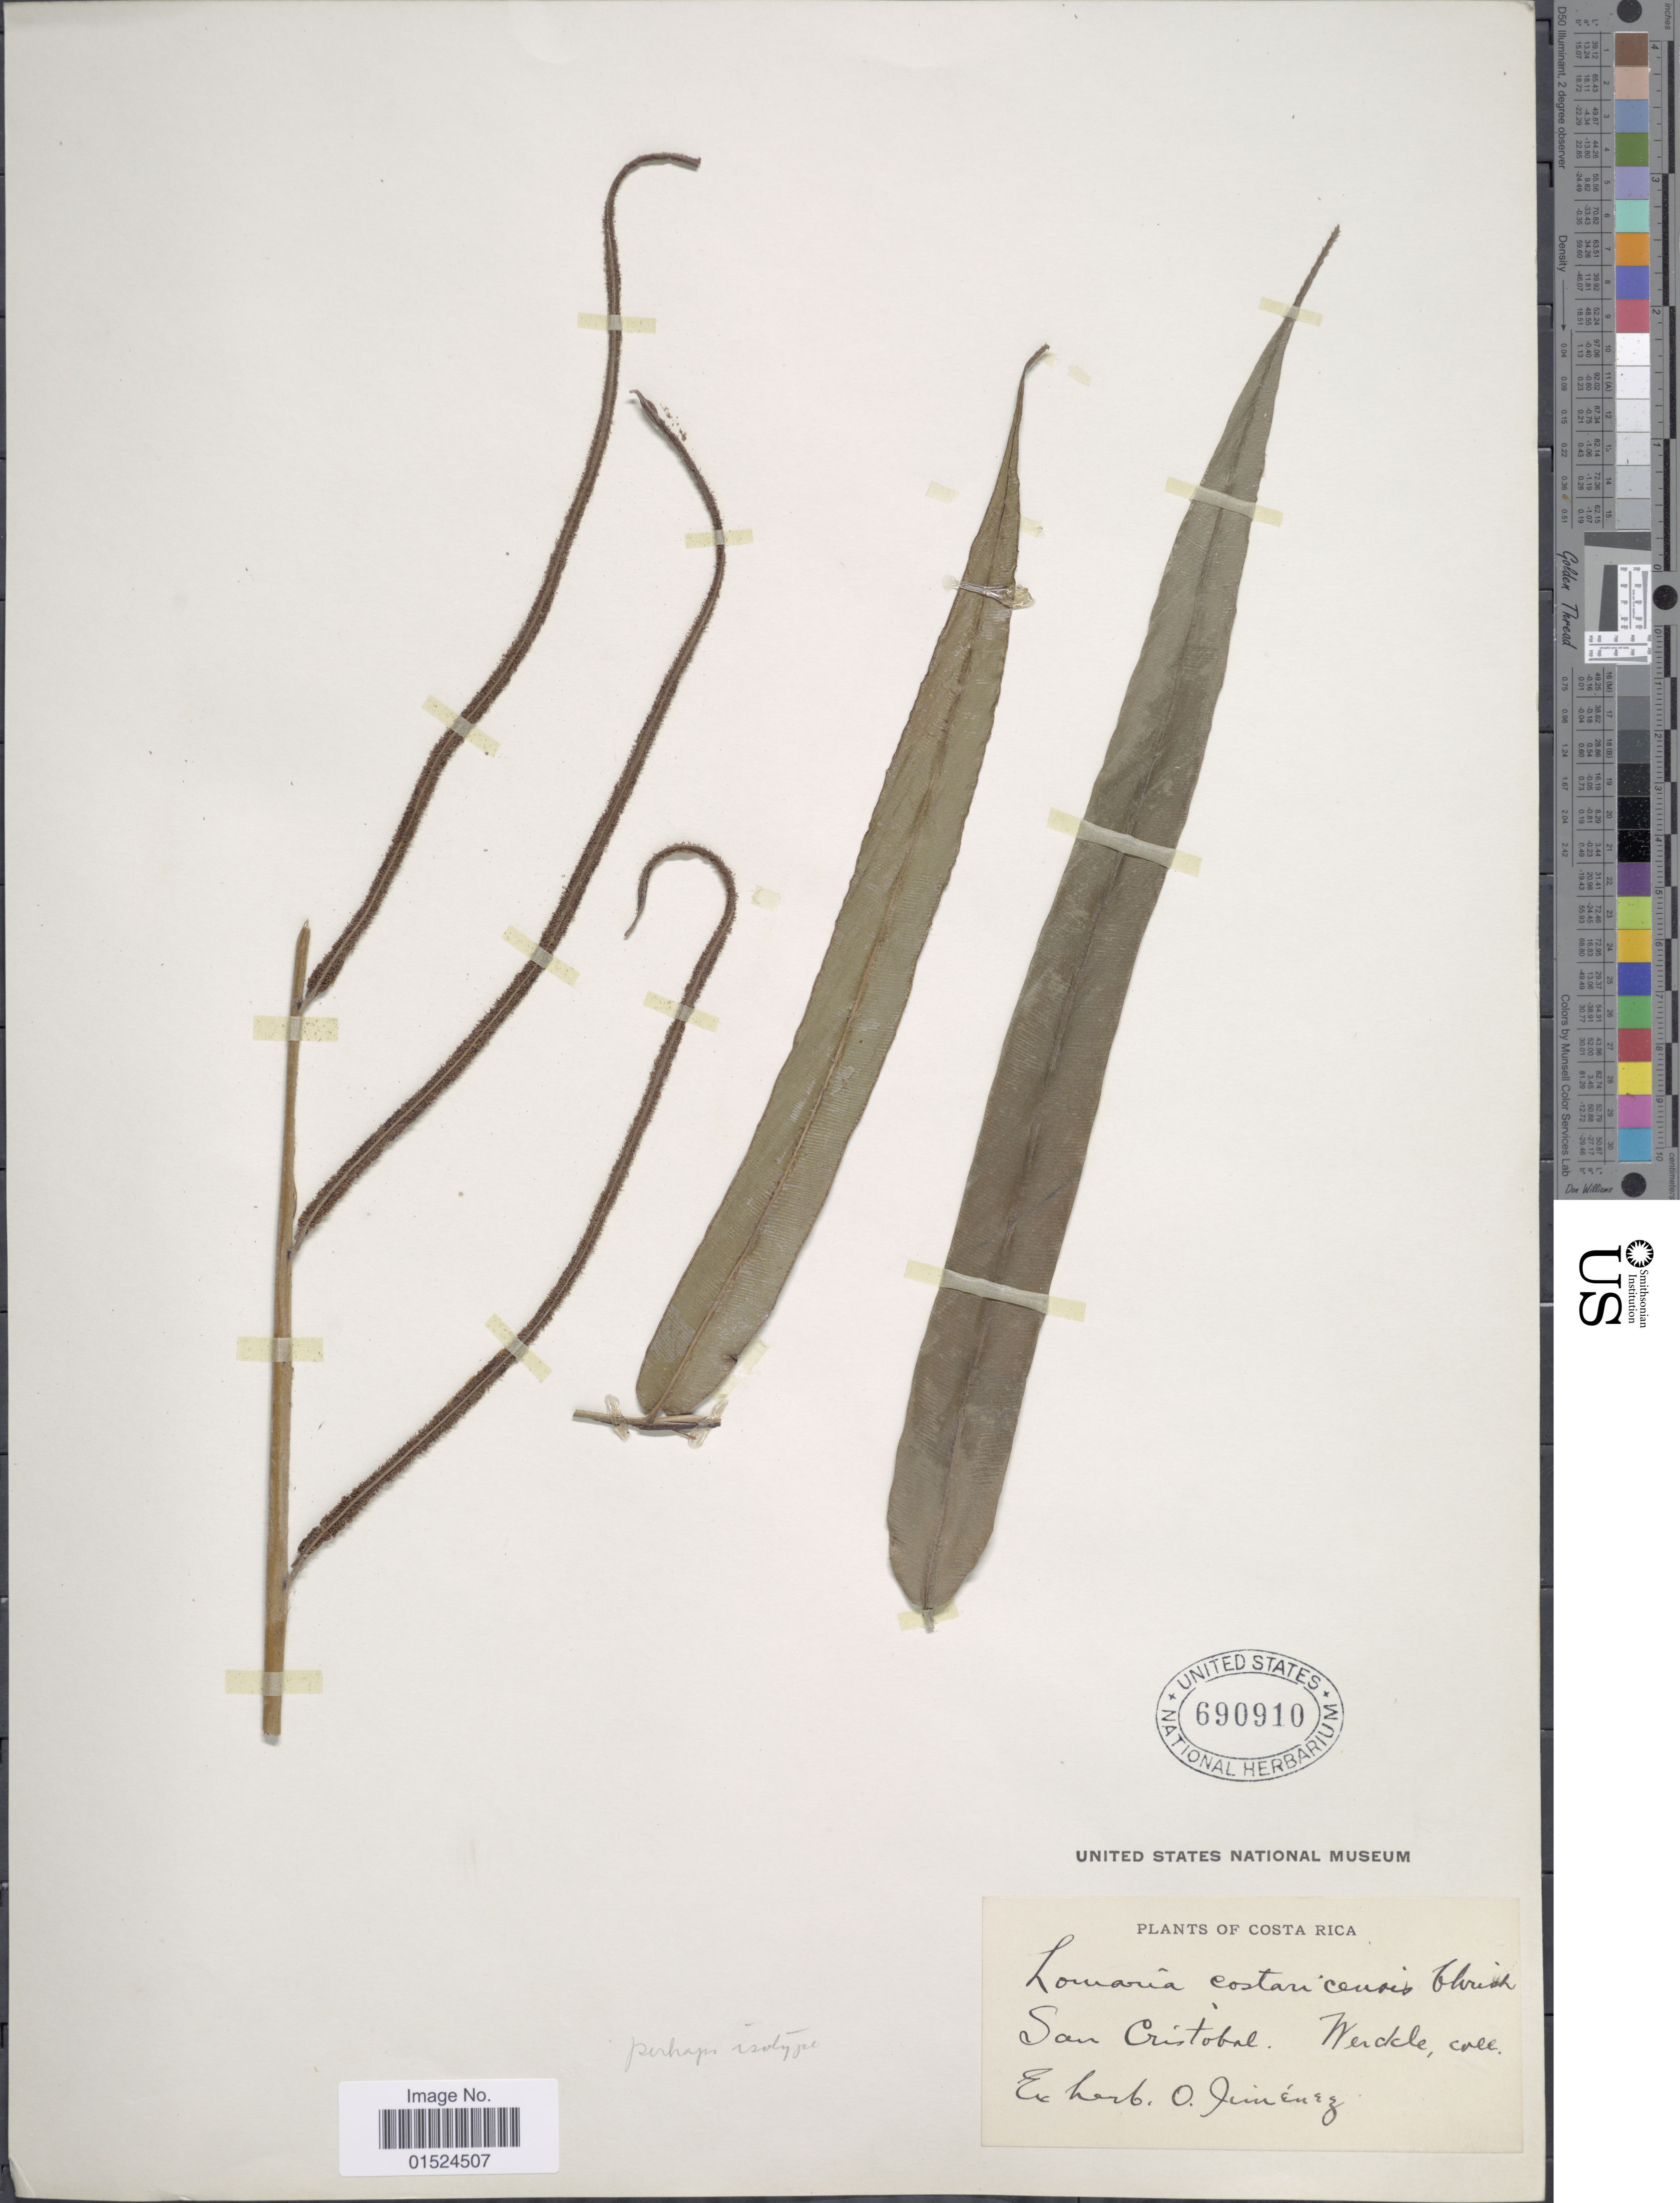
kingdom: Plantae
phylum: Tracheophyta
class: Polypodiopsida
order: Polypodiales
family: Blechnaceae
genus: Blechnum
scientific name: Blechnum schiedeanum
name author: (Schltdl. ex C. Presl) Hieron.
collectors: Wercklé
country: Costa Rica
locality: San Cristobal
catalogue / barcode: US 690910